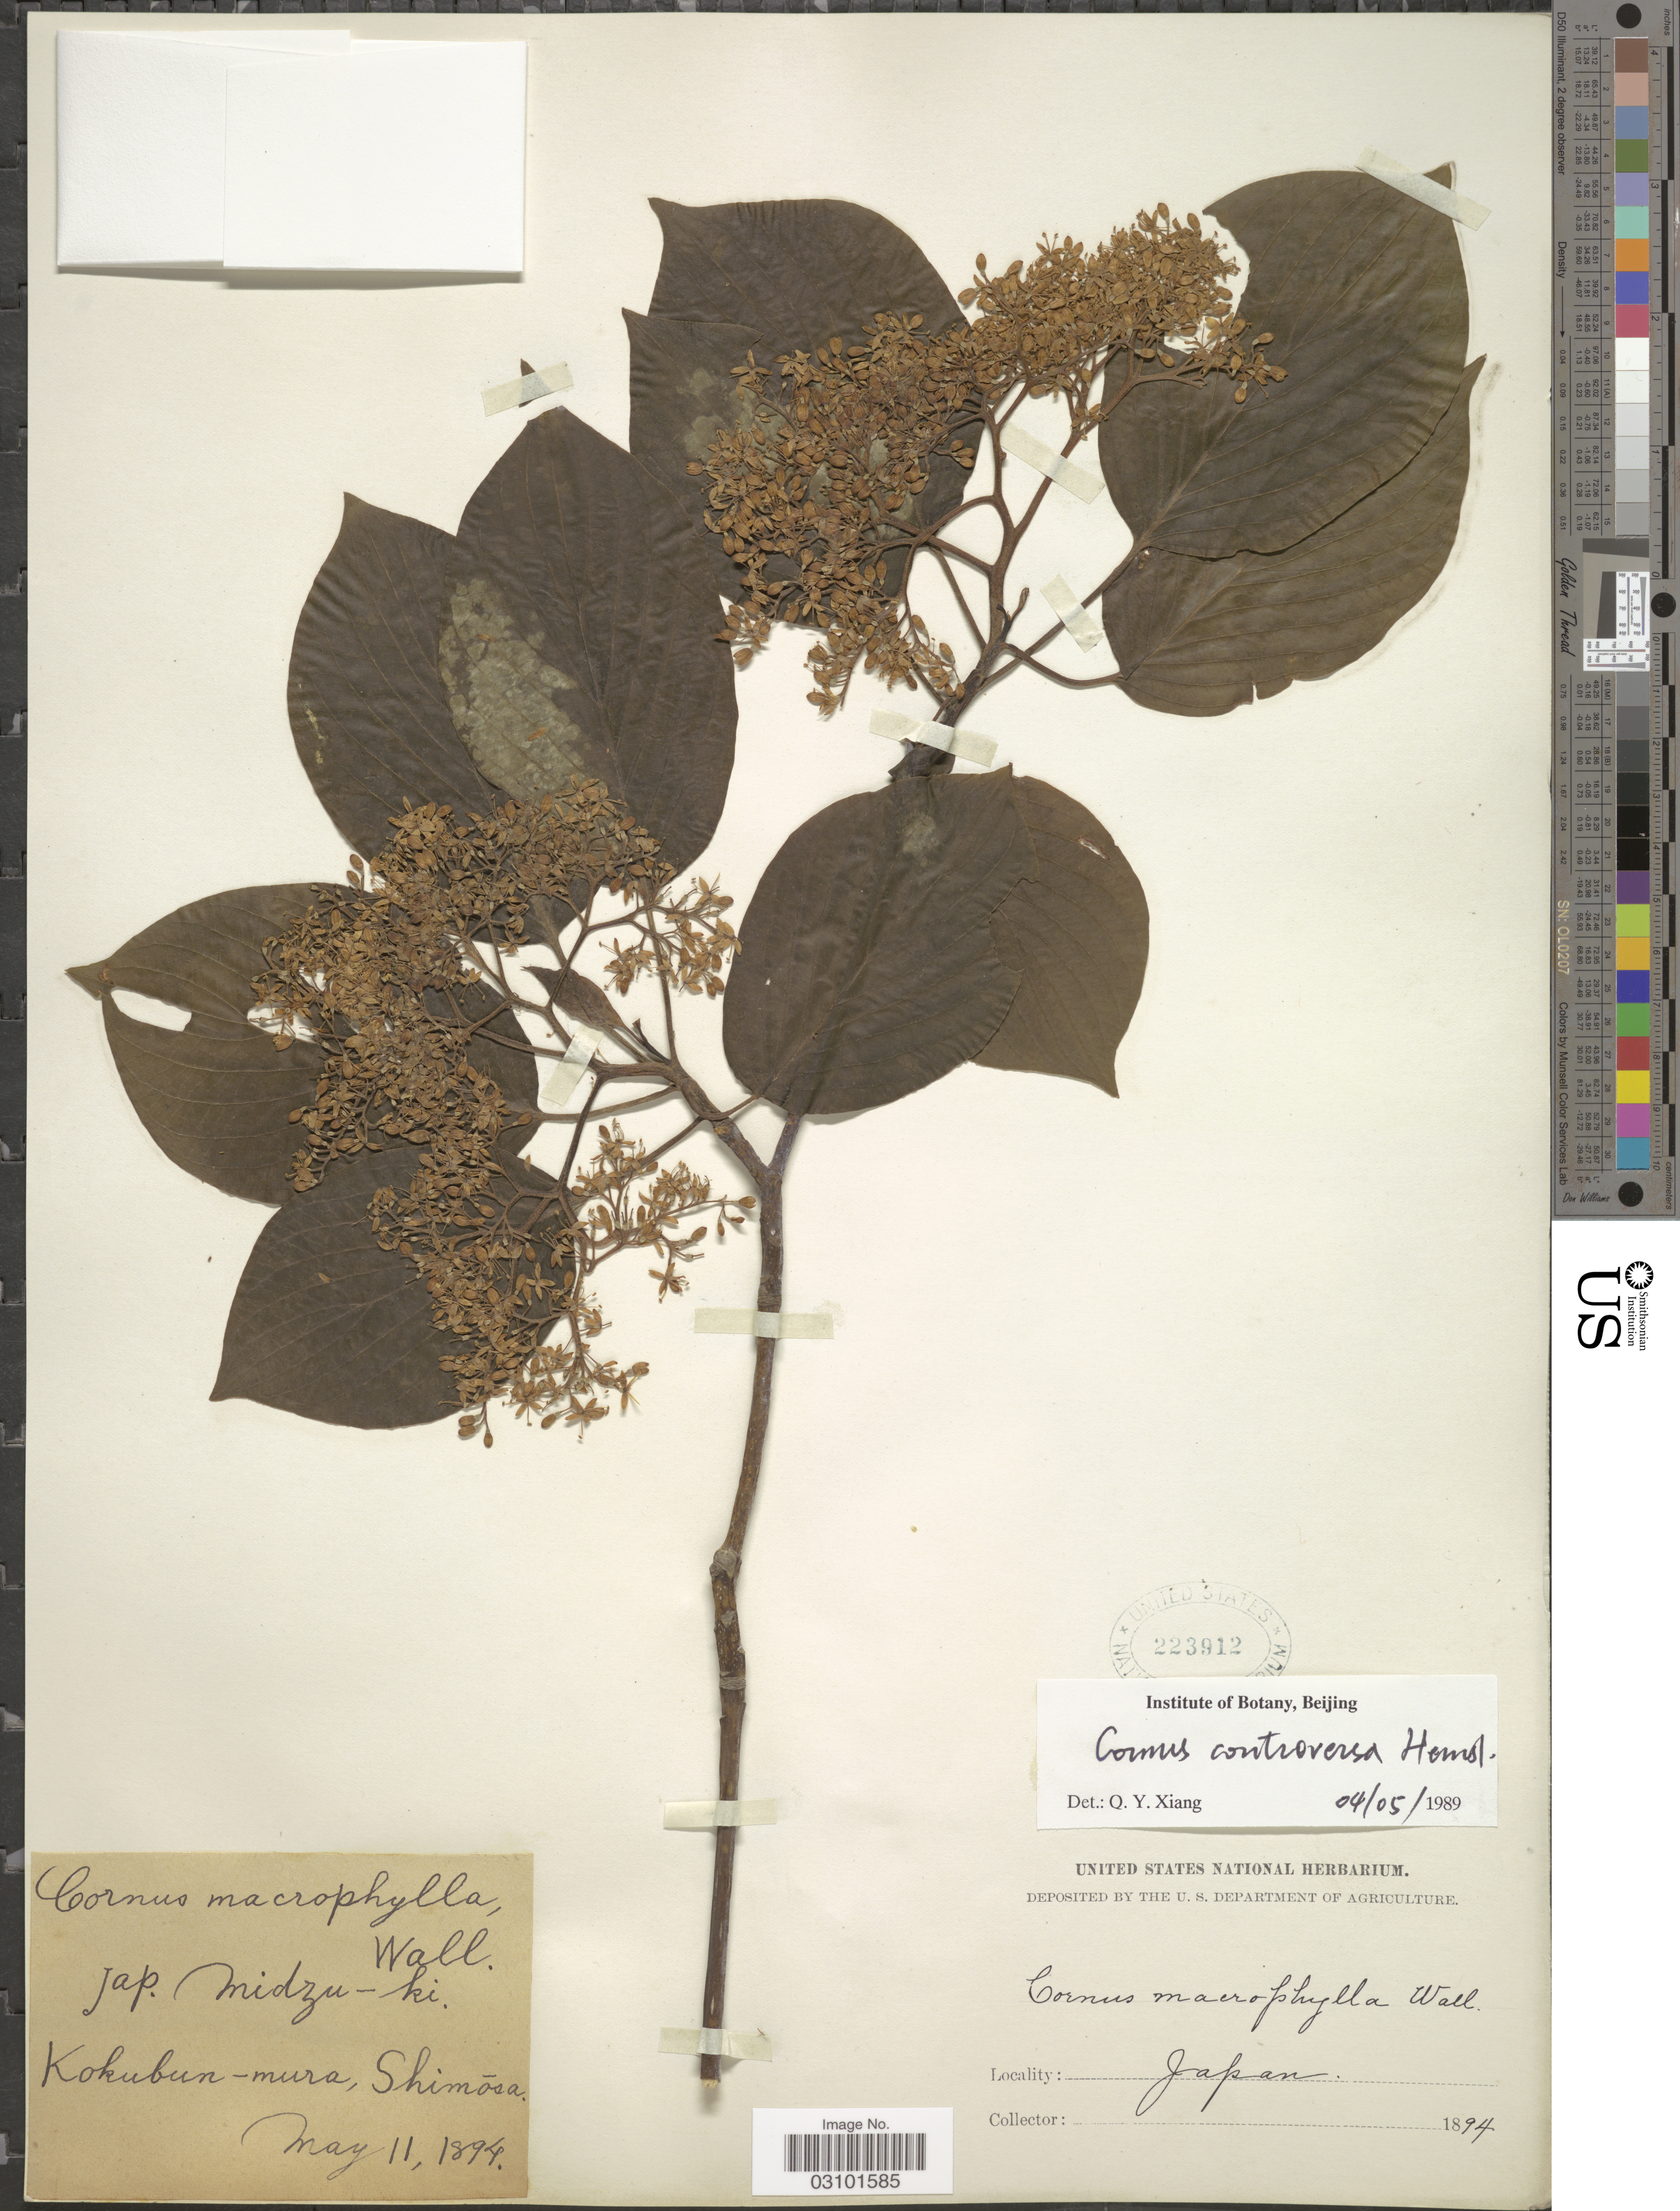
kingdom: Plantae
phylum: Tracheophyta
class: Magnoliopsida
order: Cornales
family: Cornaceae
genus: Cornus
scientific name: Cornus controversa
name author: Hemsl.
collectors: ex herb. United States National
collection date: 1894-05-11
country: Japan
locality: Kokubun-mura, Shimösa.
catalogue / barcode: US 223912